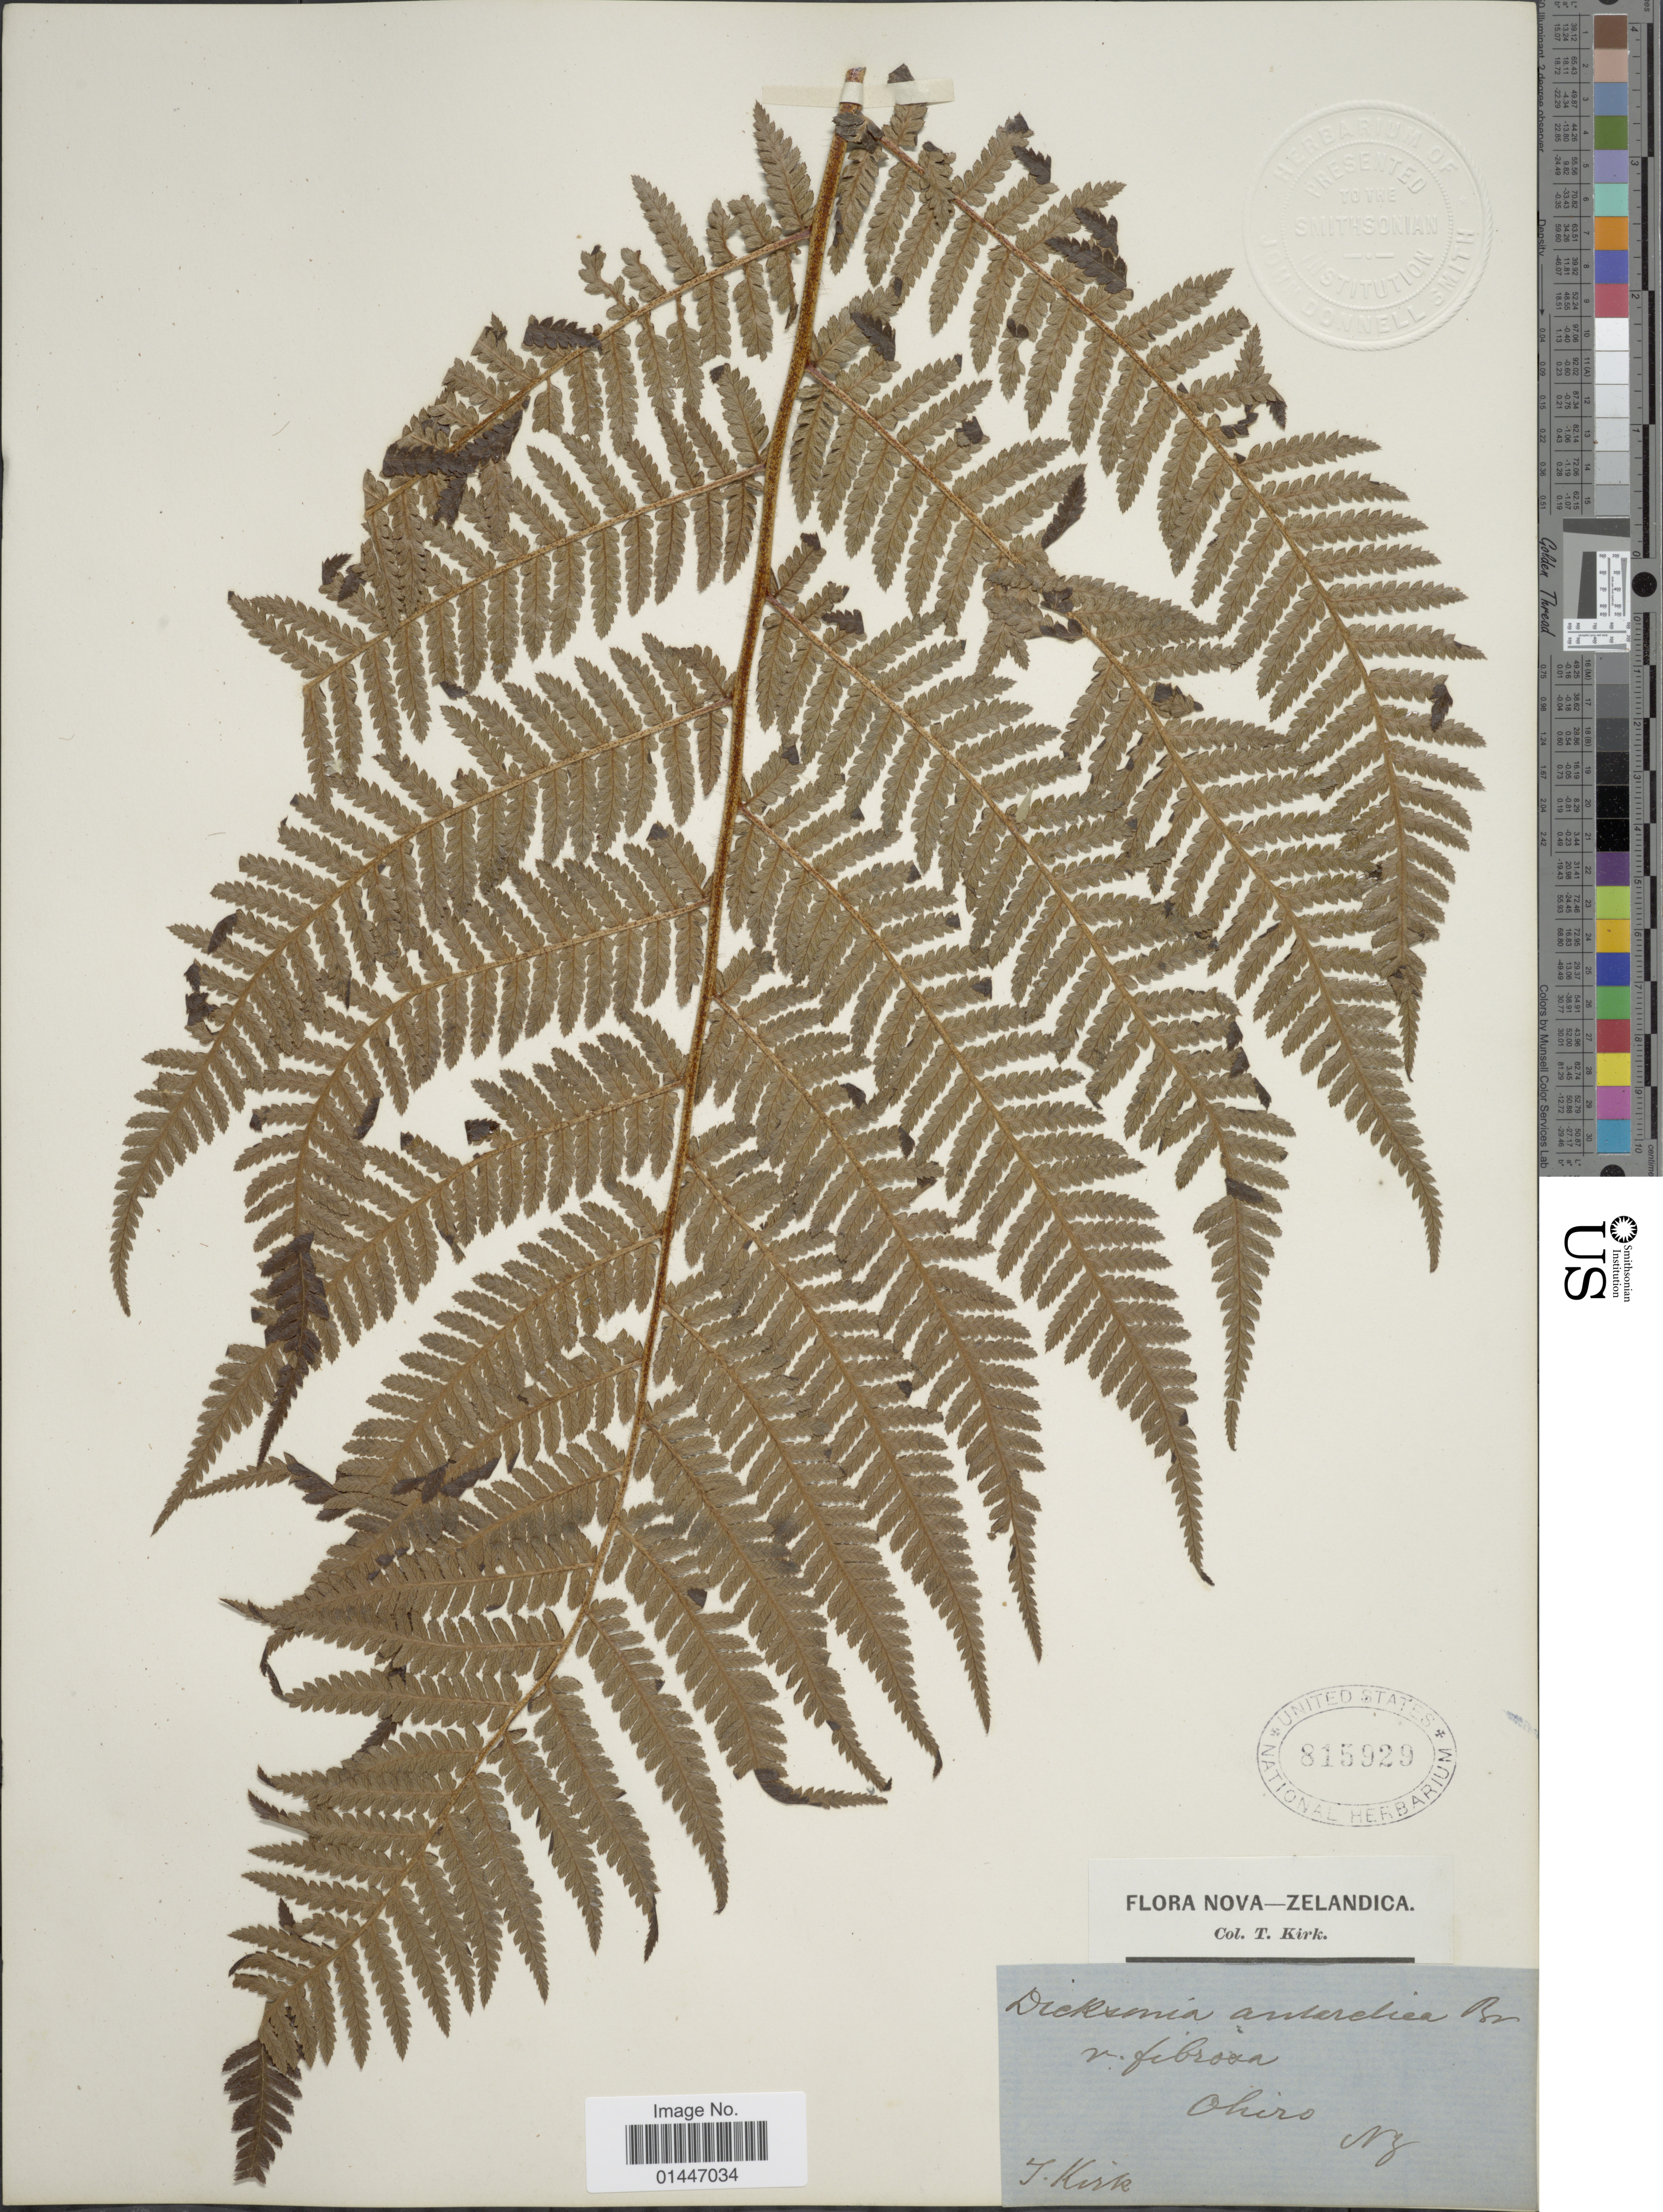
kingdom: Plantae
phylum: Tracheophyta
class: Polypodiopsida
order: Cyatheales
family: Dicksoniaceae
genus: Dicksonia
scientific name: Dicksonia squarrosa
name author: Sw.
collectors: T. Kirk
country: New Zealand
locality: Ohiro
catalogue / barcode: US 815929